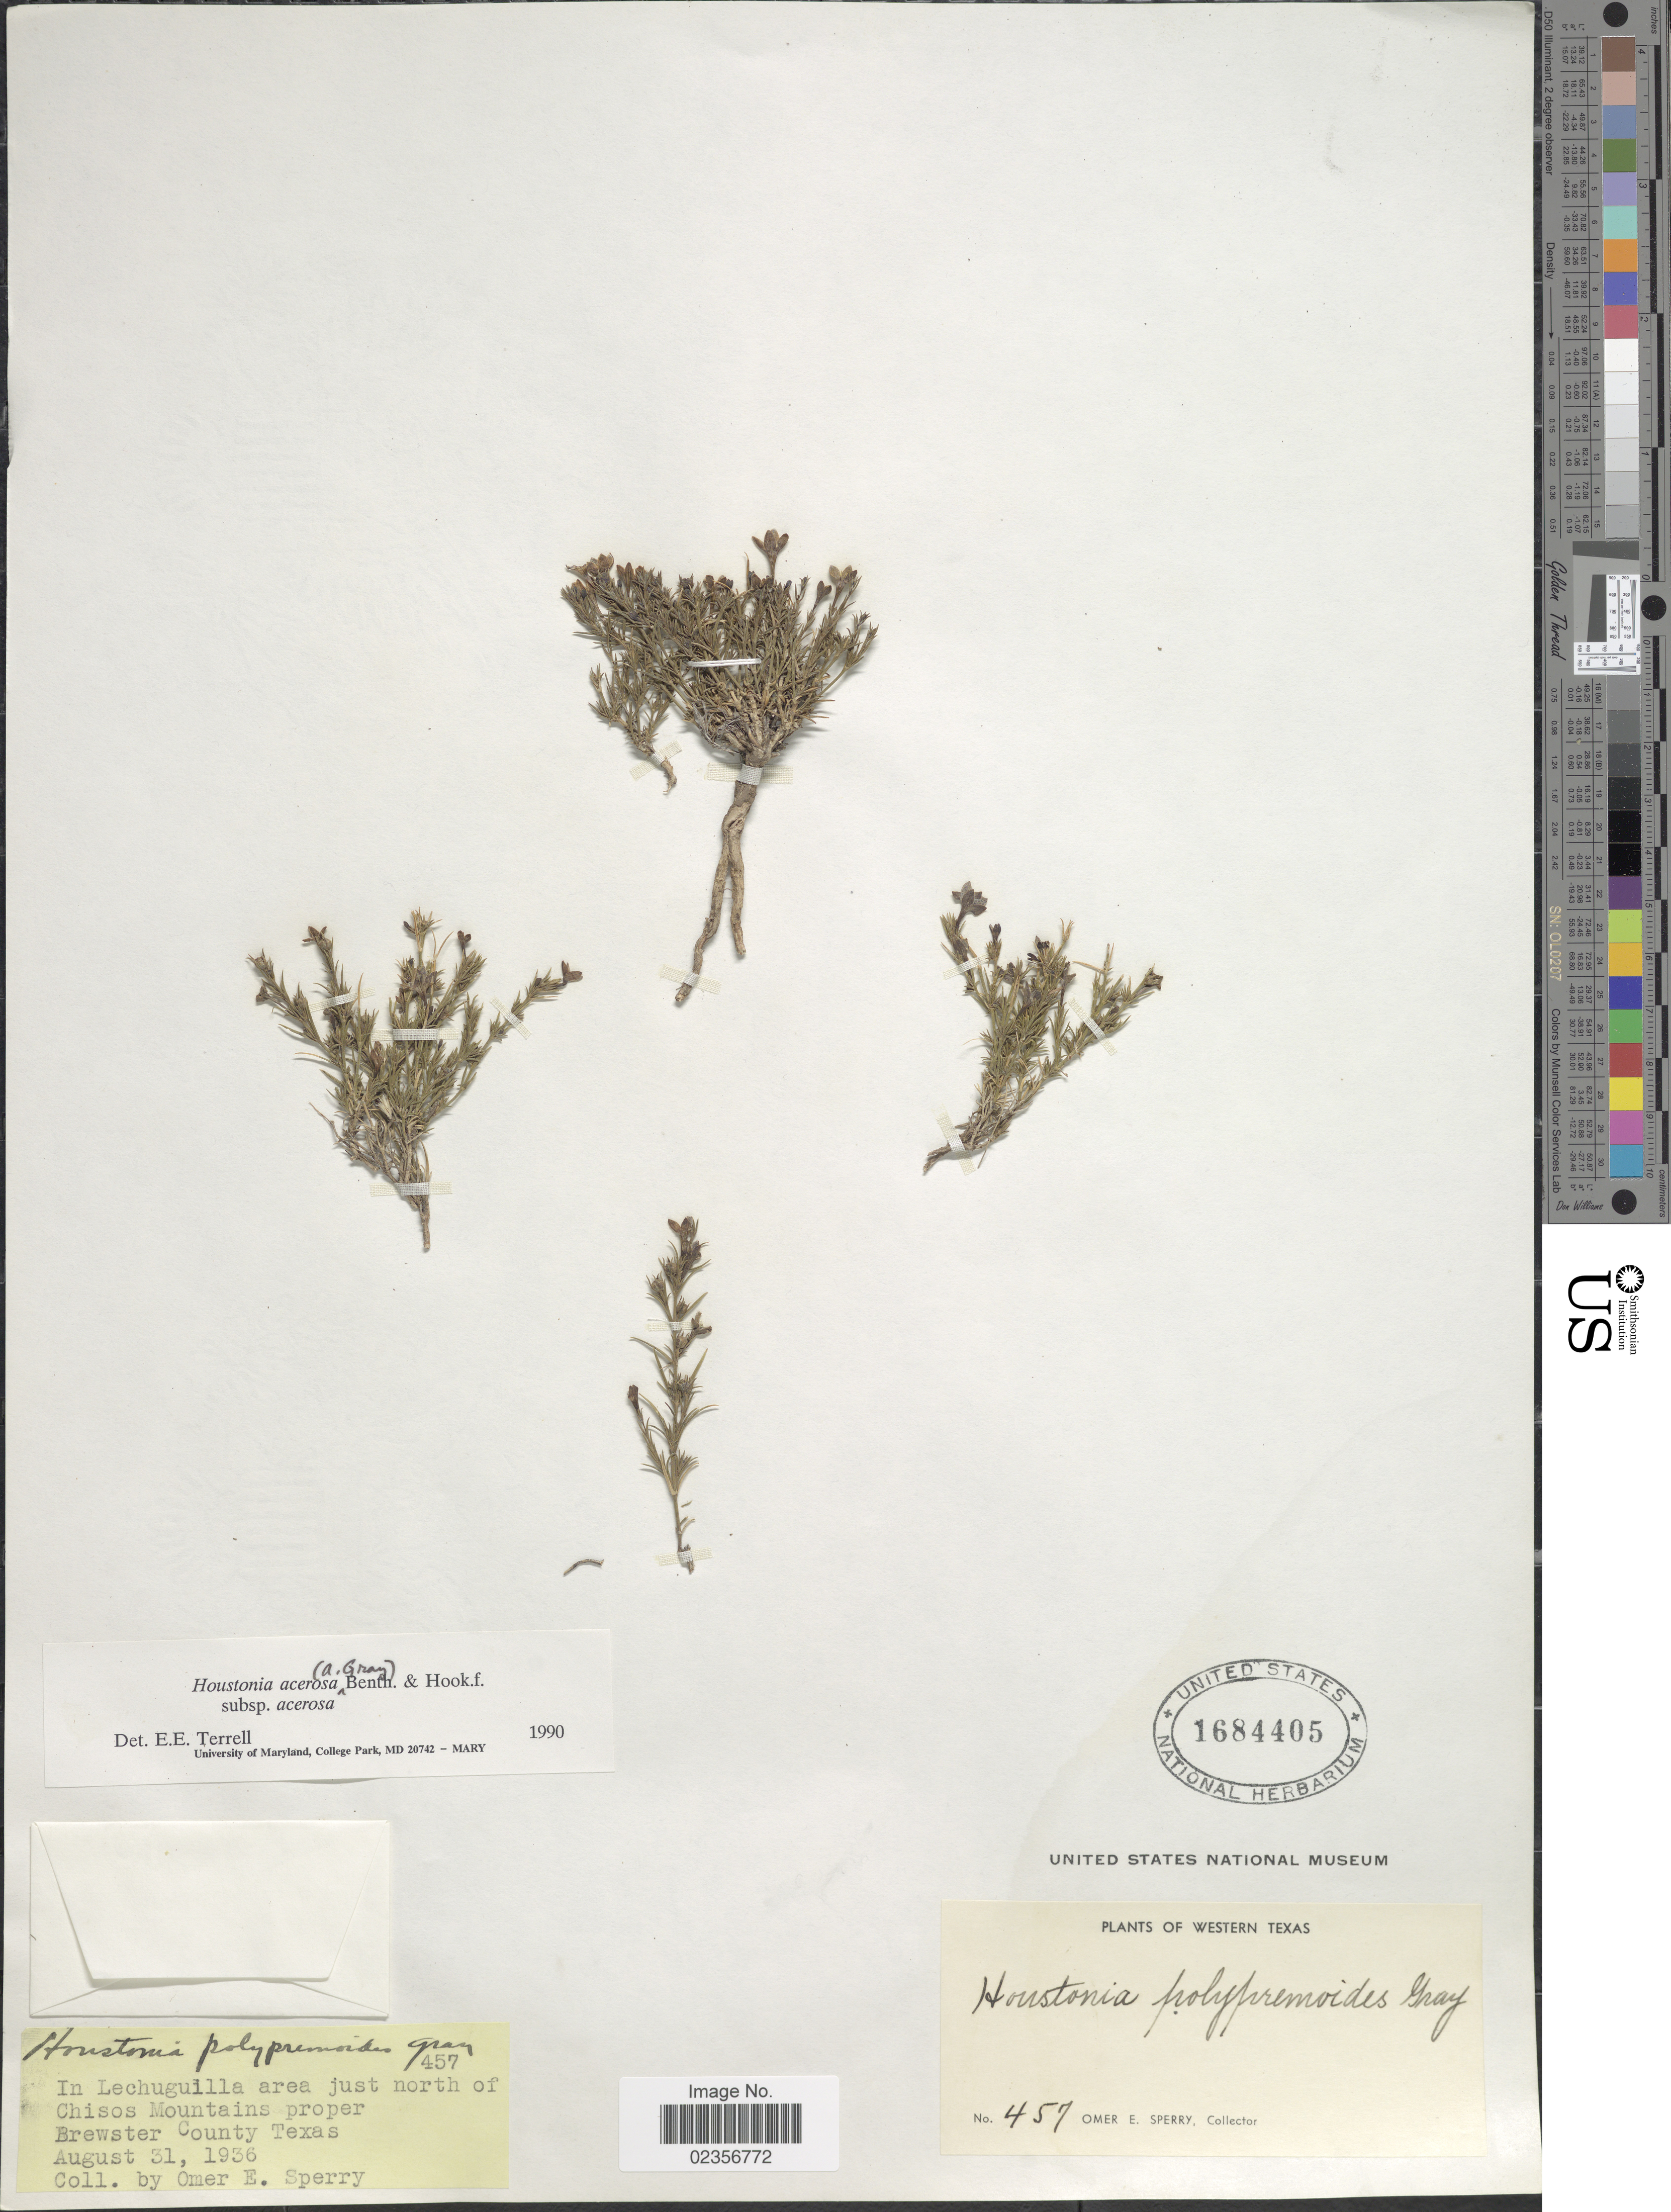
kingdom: Plantae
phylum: Tracheophyta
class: Magnoliopsida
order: Gentianales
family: Rubiaceae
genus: Houstonia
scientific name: Houstonia acerosa var. acerosa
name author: (A. Gray) Benth. & Hook. f.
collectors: O. E. Sperry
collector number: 457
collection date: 1936-08-31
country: United States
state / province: Texas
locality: Western Texas. just north of Chisos Mountains proper Brewster County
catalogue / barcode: US 1684405